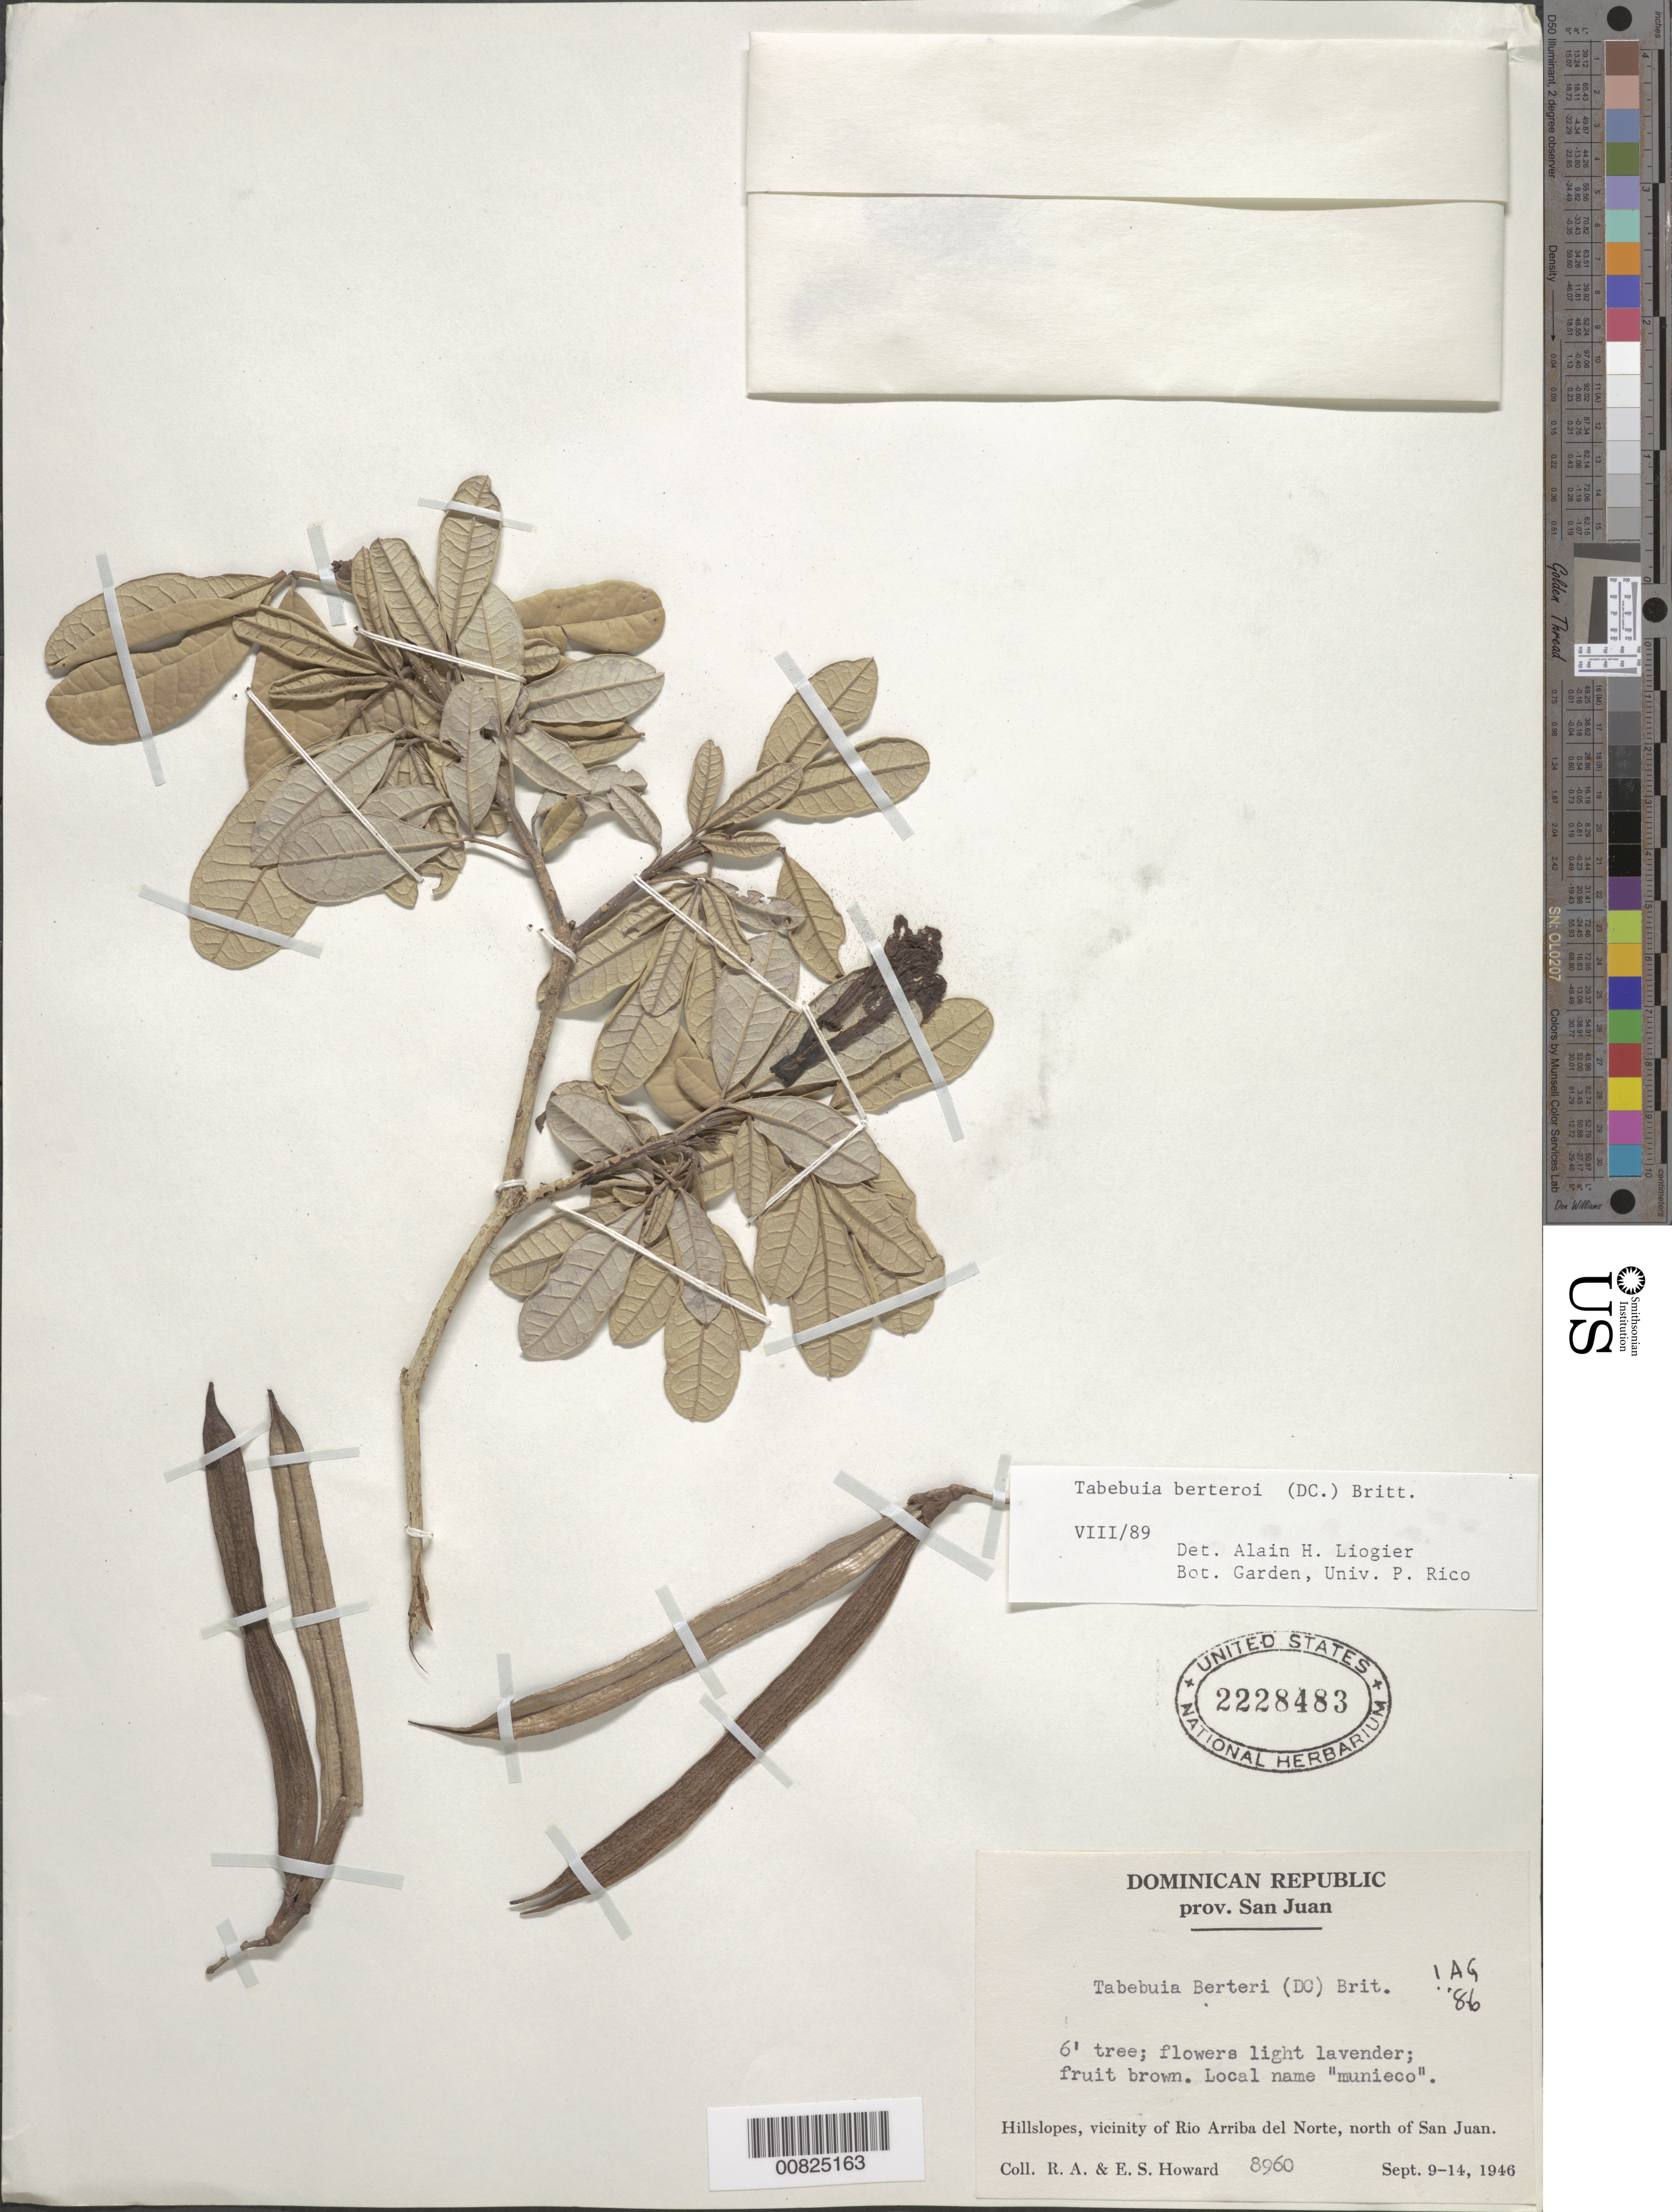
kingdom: Plantae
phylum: Tracheophyta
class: Magnoliopsida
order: Lamiales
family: Bignoniaceae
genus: Tabebuia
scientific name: Tabebuia berteroi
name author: (DC.) Britton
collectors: R. A. Howard & E. S. Howard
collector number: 8690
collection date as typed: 09 Sep 1946 to 14 Sep 1946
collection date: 1946-09-09/1946-09-14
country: Dominican Republic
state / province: San Juan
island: Hispaniola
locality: Vicinity of Rio Arriba del Norte, N of San Juan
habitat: Hillslopes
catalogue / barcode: US 2228483